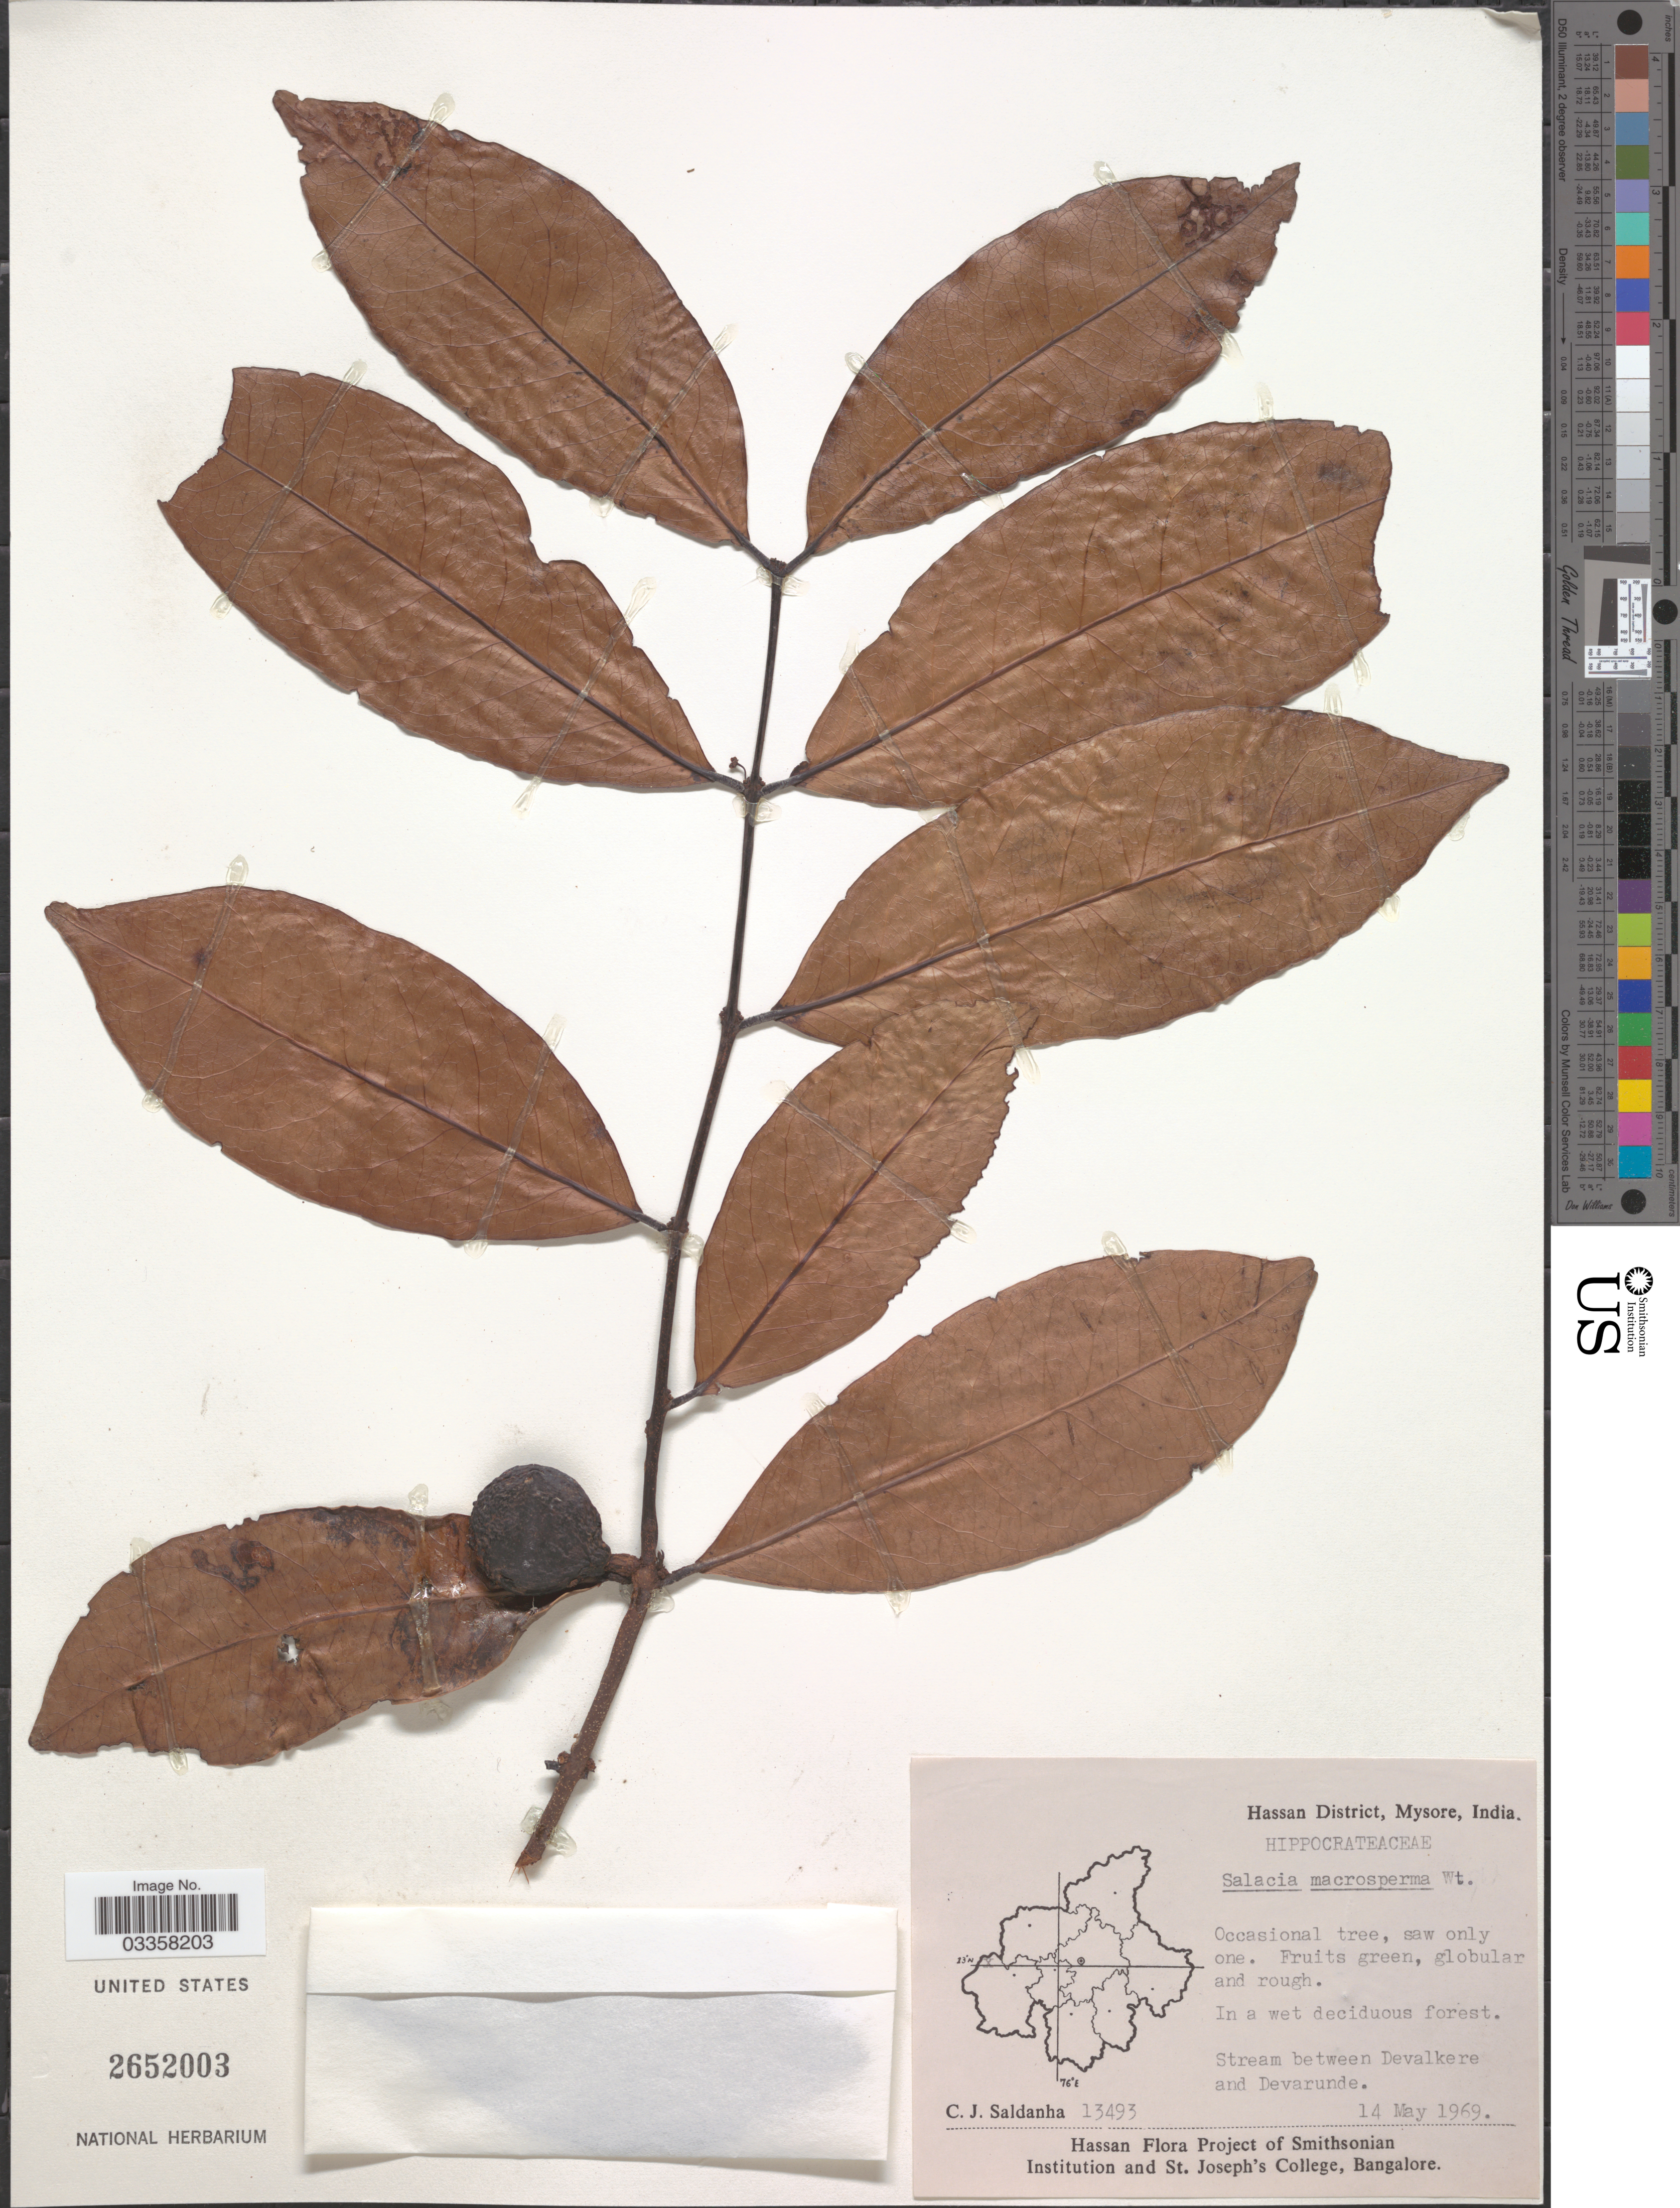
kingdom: Plantae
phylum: Tracheophyta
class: Magnoliopsida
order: Celastrales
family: Celastraceae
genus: Salacia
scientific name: Salacia macrosperma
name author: Wight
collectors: C. J. Saldanha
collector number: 13493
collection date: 1969-05-14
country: India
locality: Hassan District, Mysore, Stream between Devalkere and Devarunde.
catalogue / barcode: US 2652003